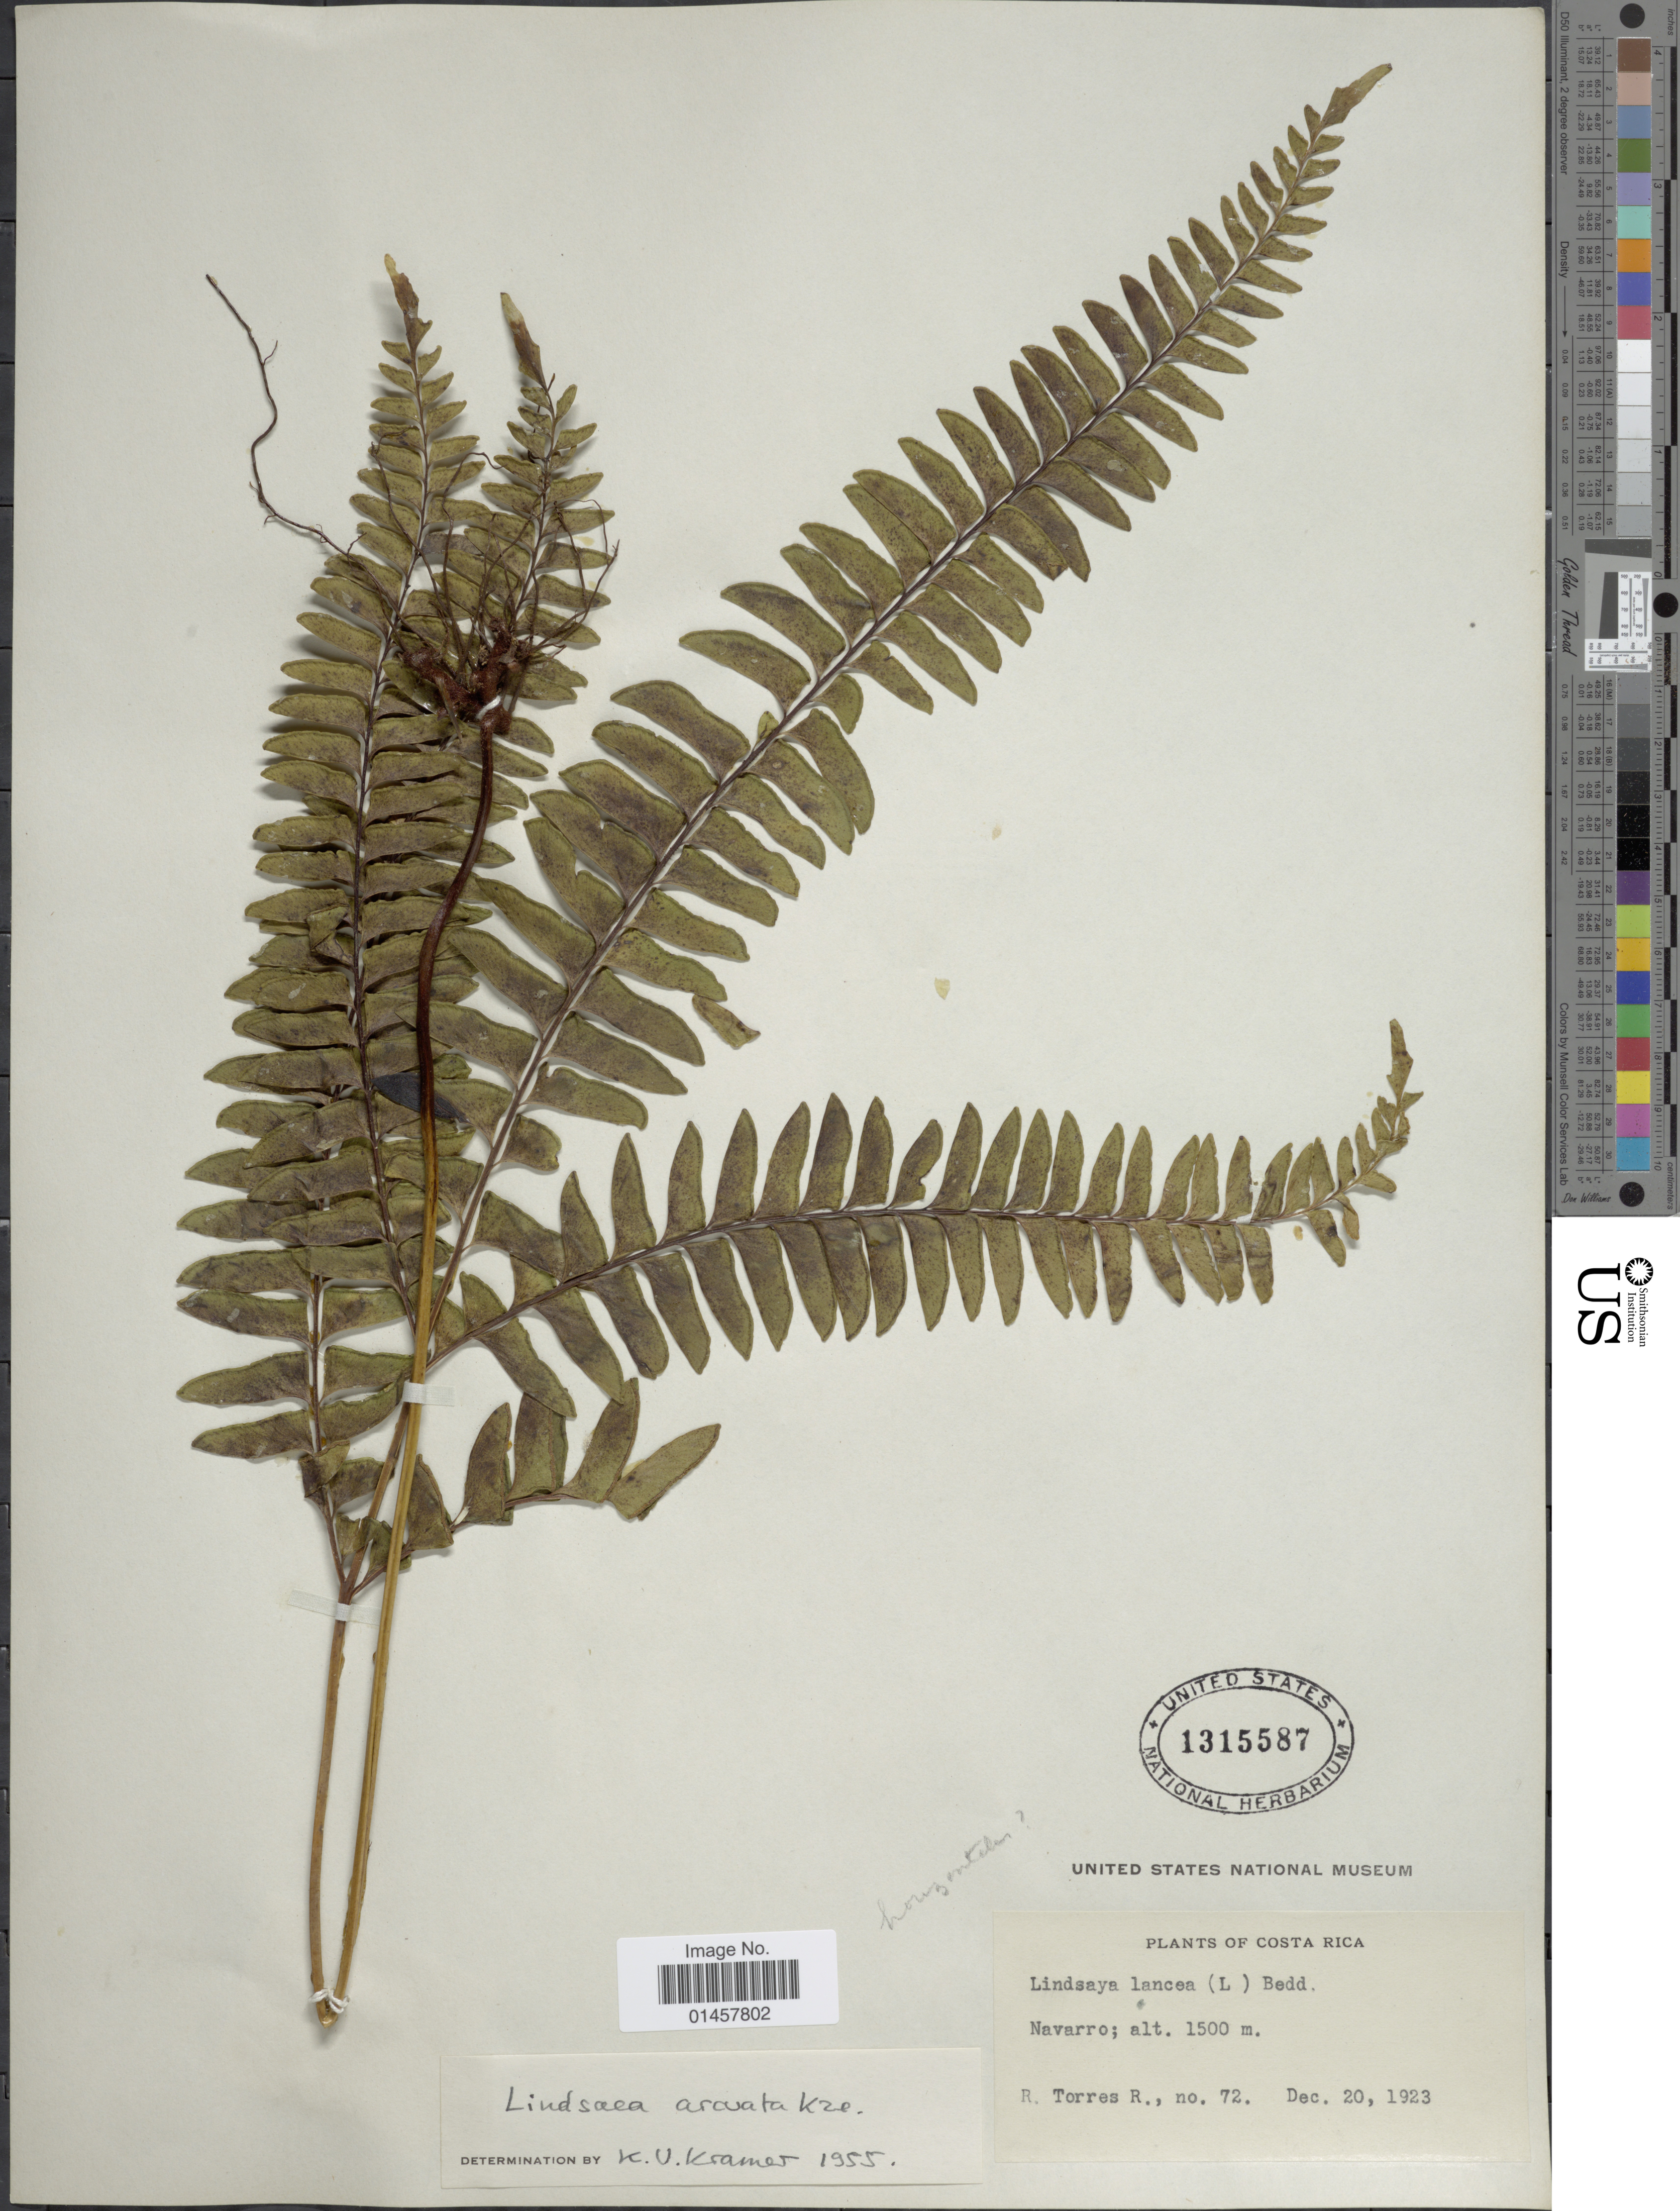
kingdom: Plantae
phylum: Tracheophyta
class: Polypodiopsida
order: Polypodiales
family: Lindsaeaceae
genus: Lindsaea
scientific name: Lindsaea arcuata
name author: Kunze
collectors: R. Torres R.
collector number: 72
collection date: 1923-12-20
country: Costa Rica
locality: Navarro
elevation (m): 1500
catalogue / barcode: US 1315587